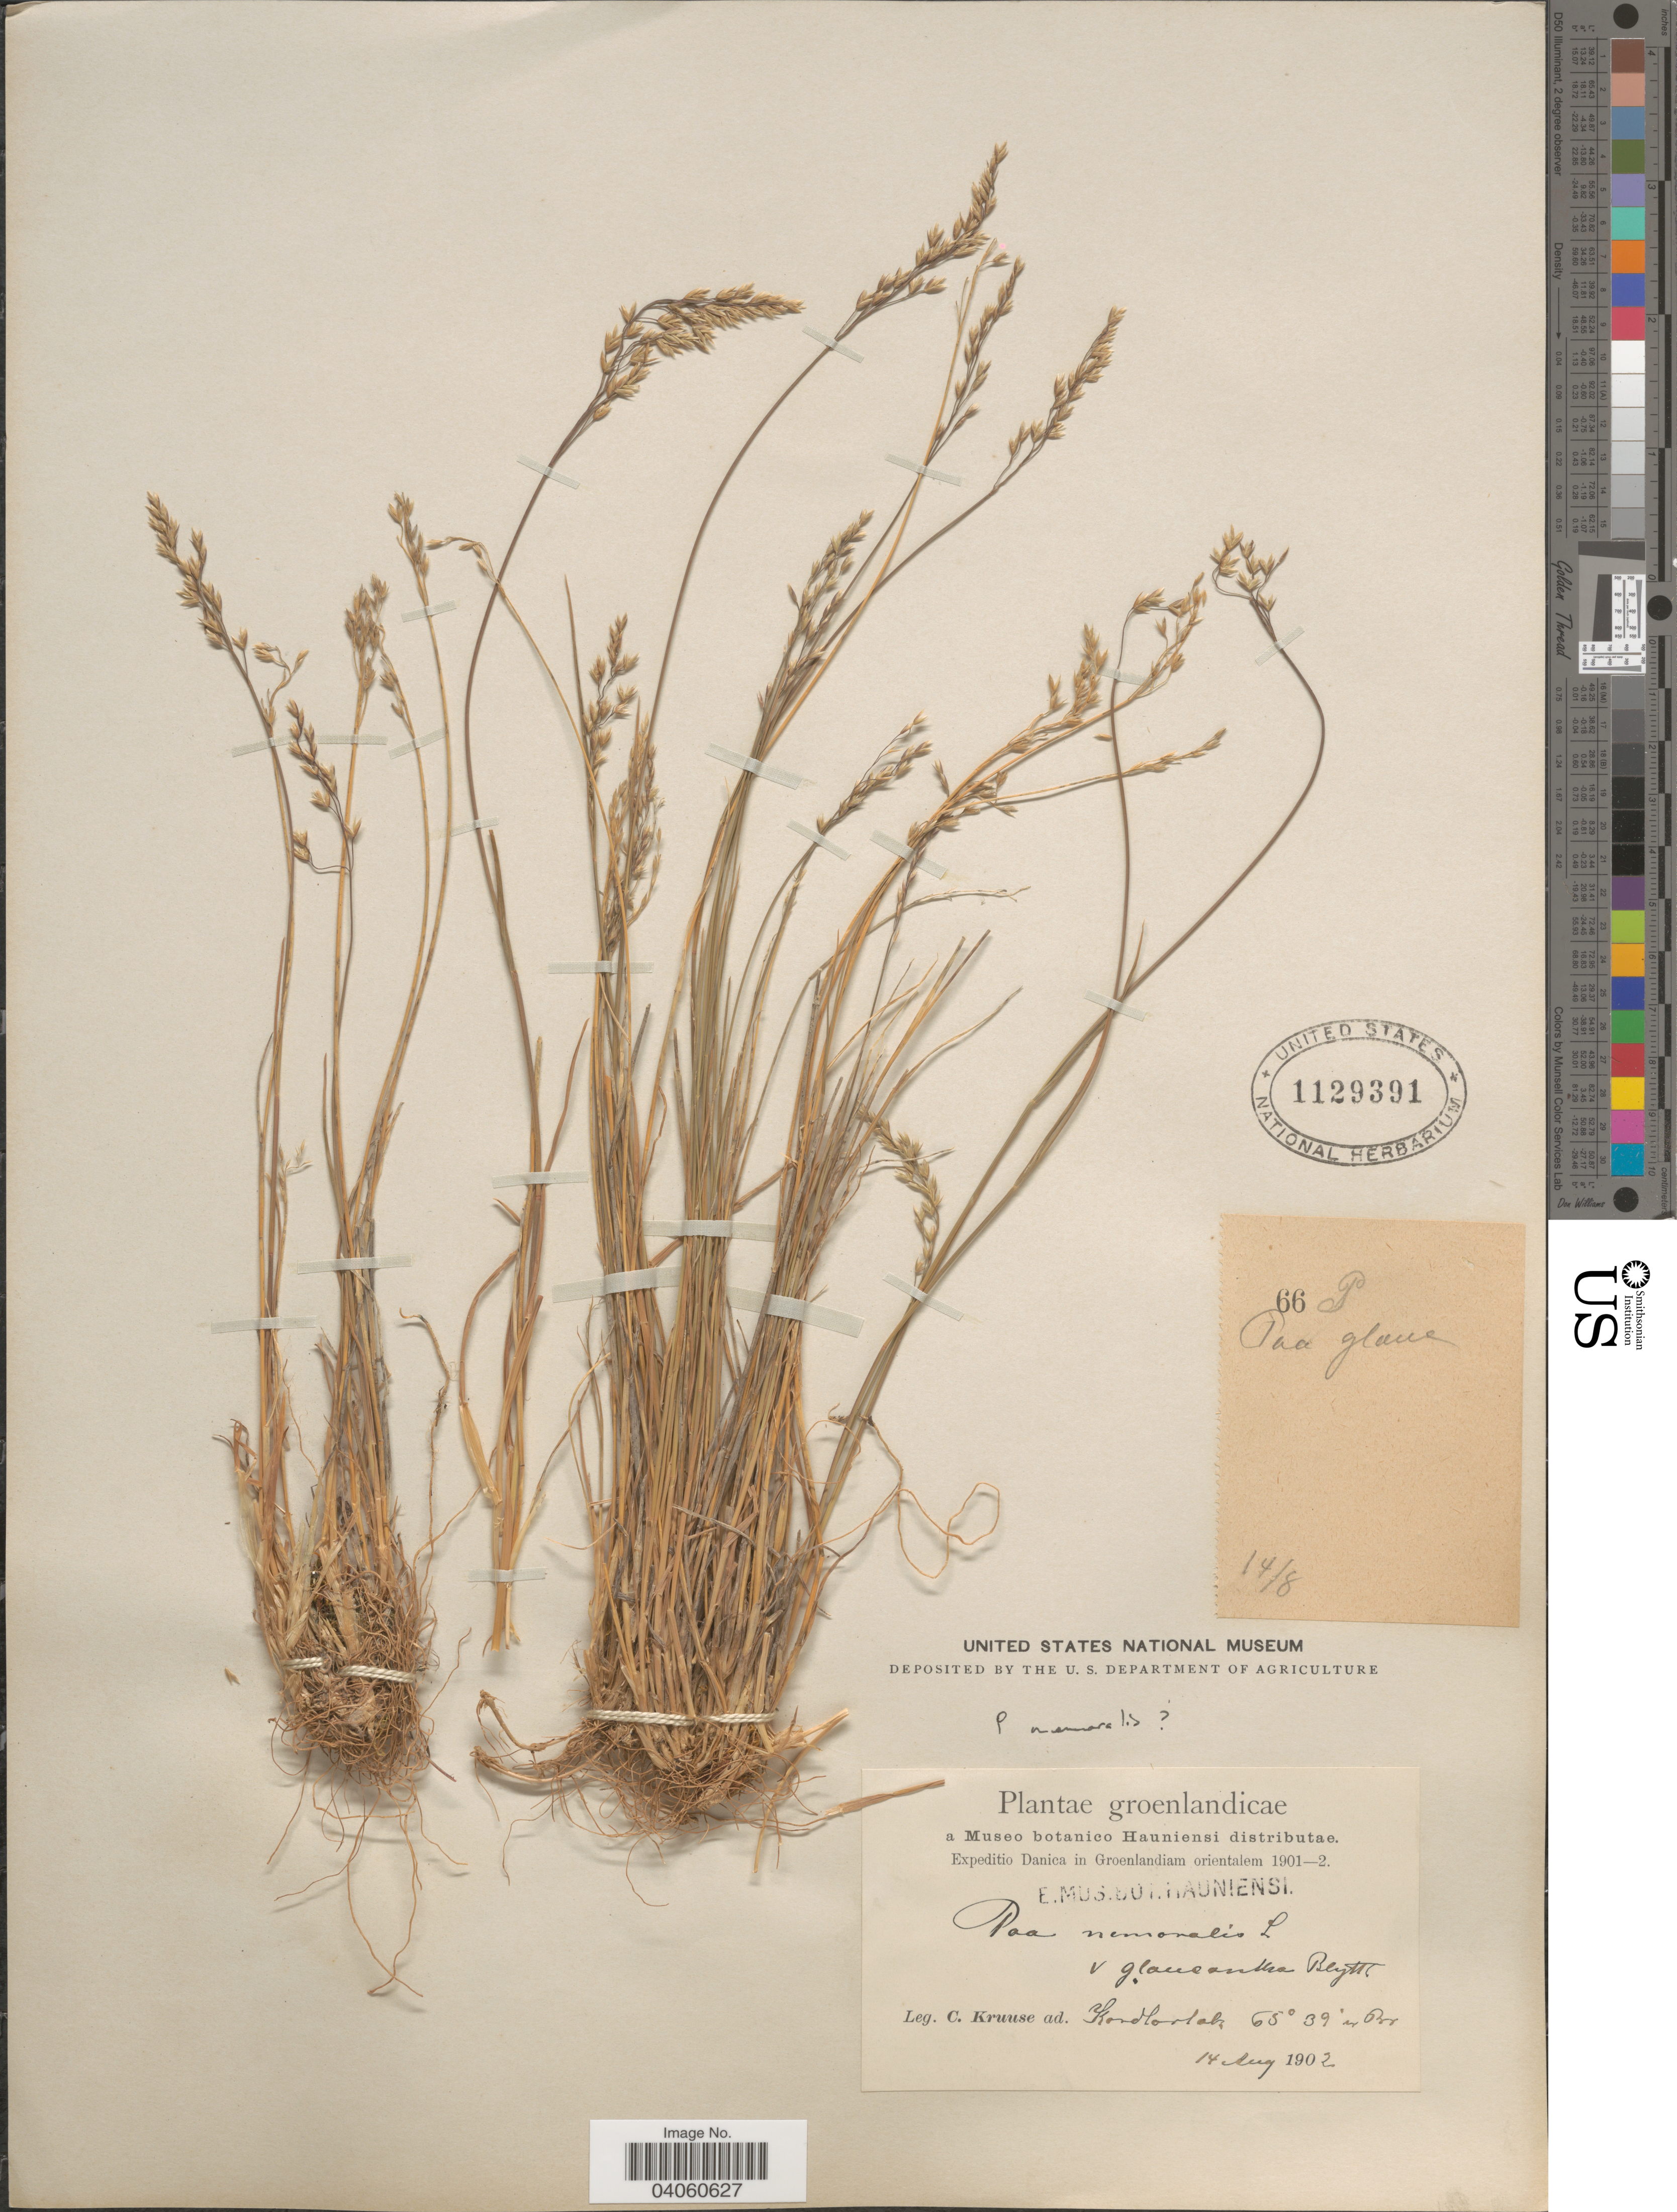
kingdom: Plantae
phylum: Tracheophyta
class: Liliopsida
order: Poales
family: Poaceae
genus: Poa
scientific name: Poa nemoralis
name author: L.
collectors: C. Kruuse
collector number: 66P*?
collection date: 1902-08-14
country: Greenland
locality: Groenlandicae. In Groenlandiam orientalem. Kordlortak.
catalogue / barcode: US 1129391